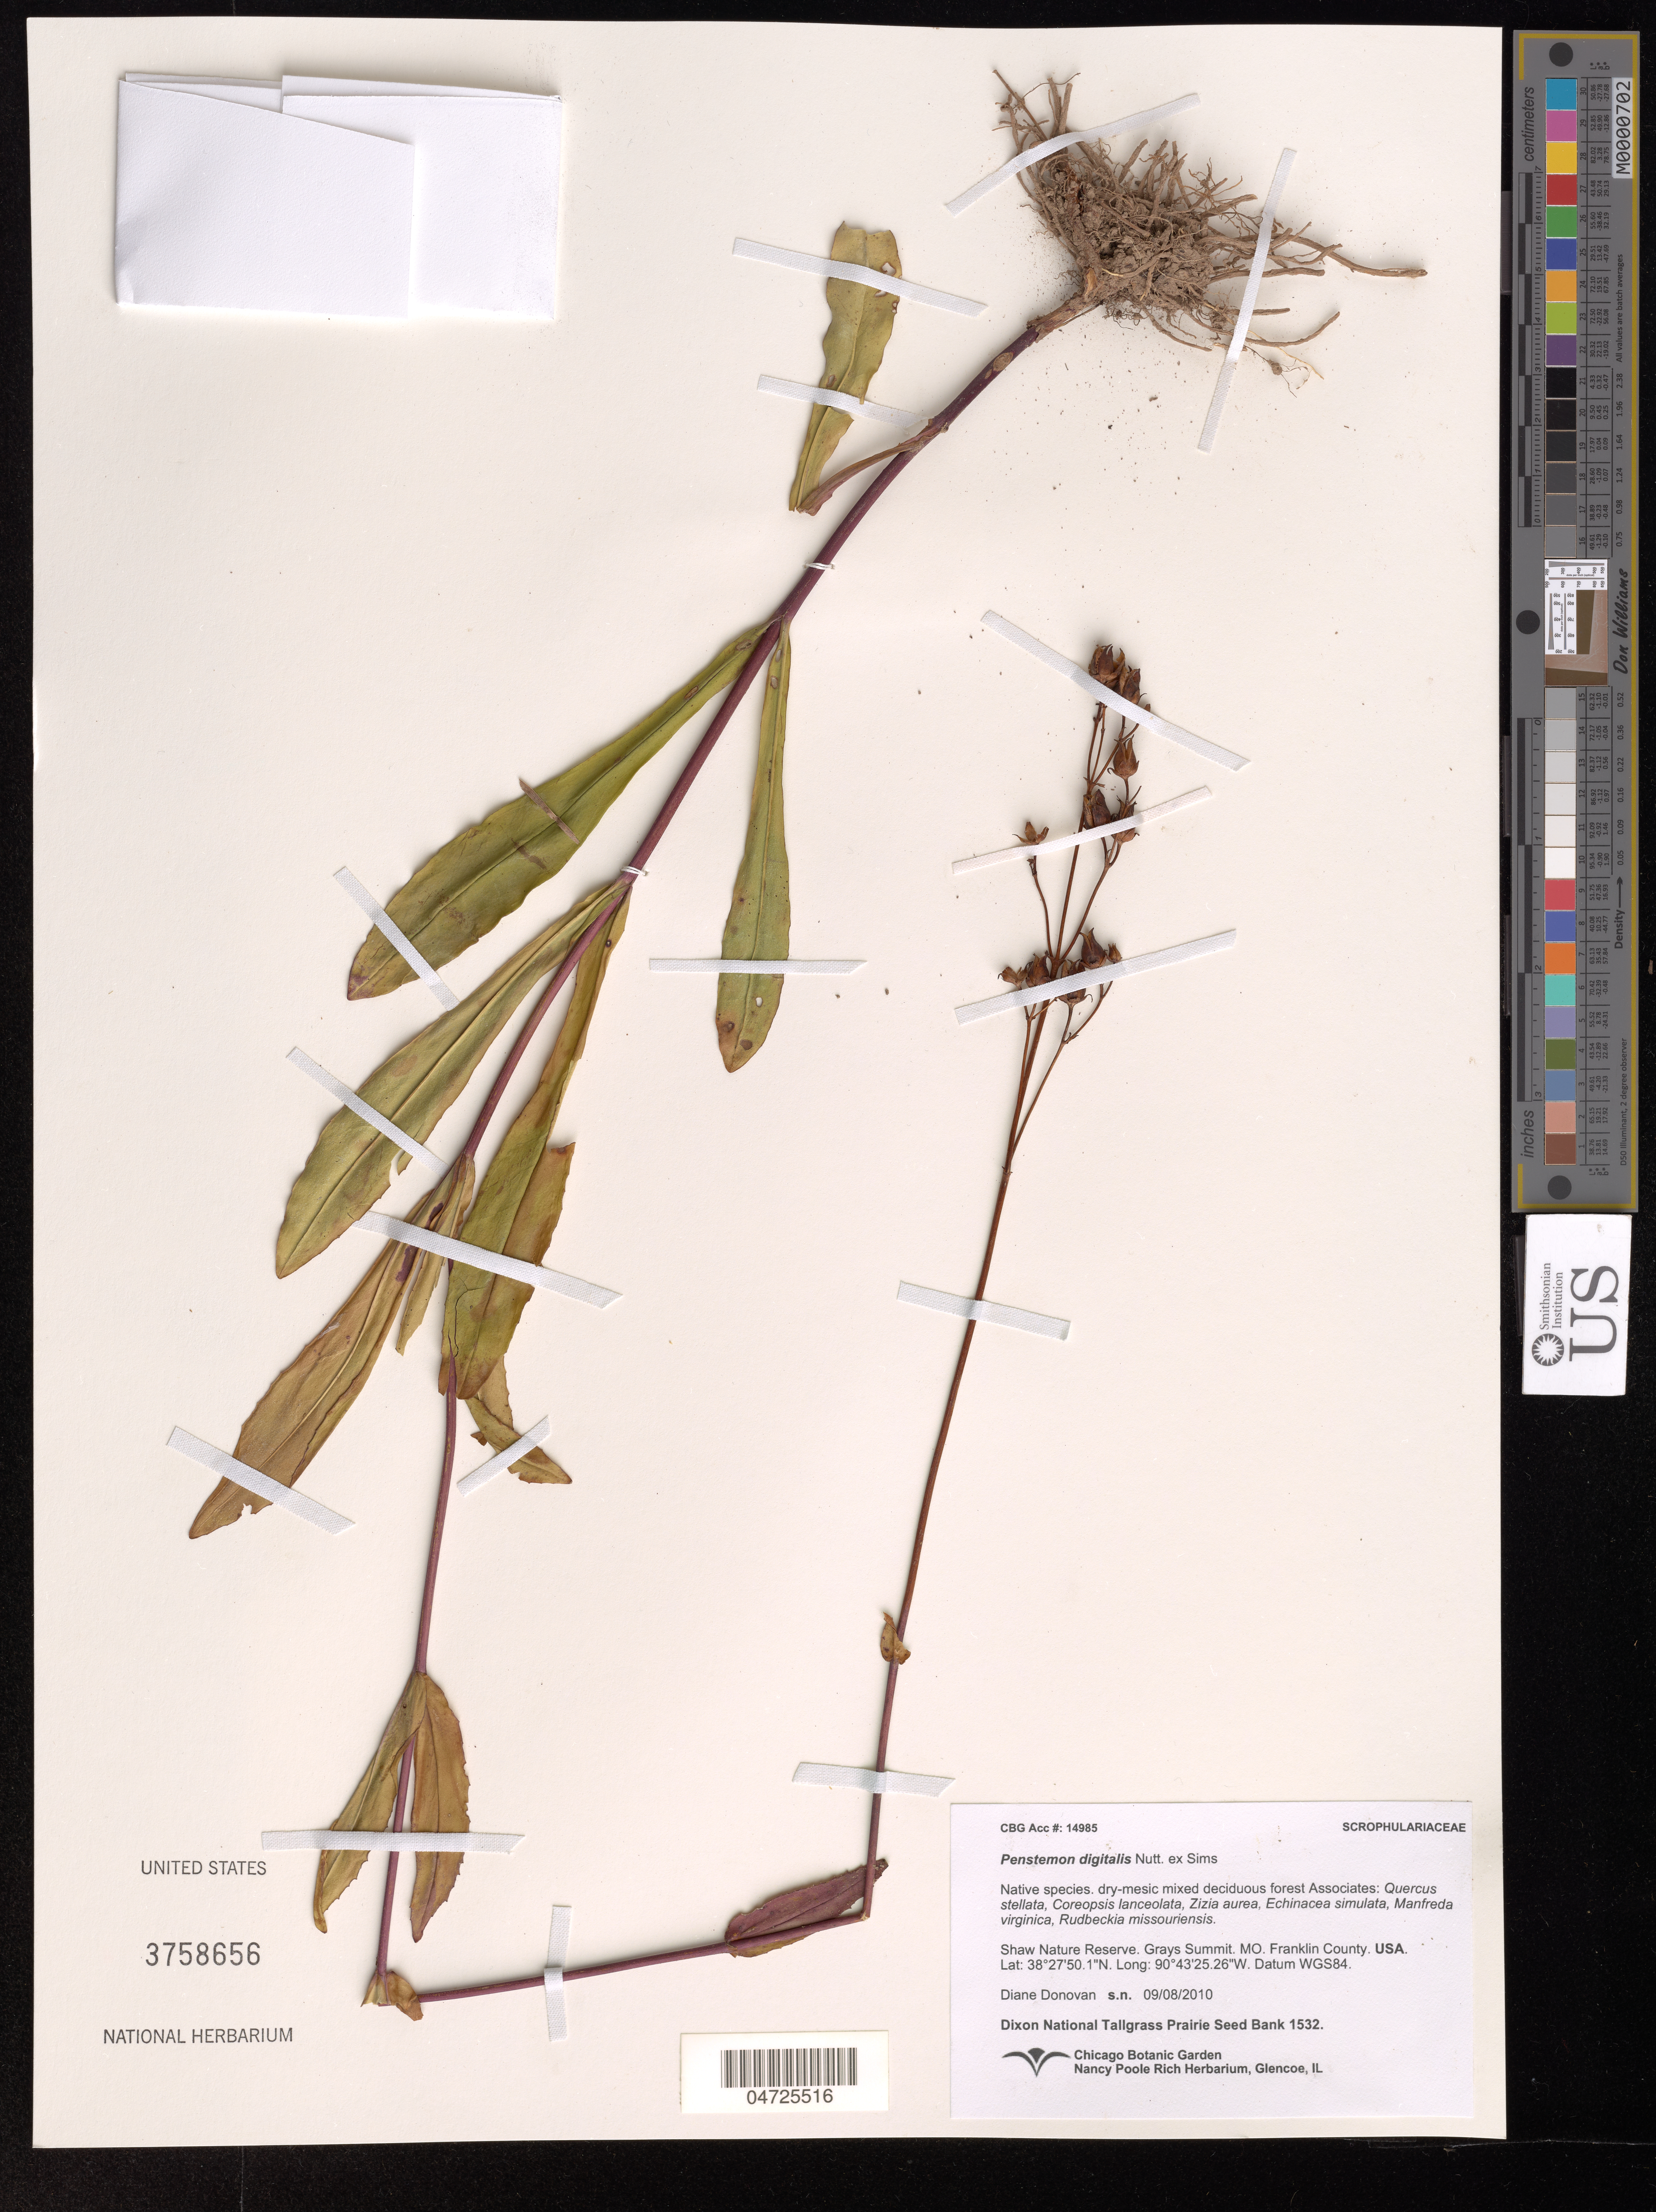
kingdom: Plantae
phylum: Tracheophyta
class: Magnoliopsida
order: Lamiales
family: Plantaginaceae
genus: Penstemon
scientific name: Penstemon digitalis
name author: Nutt. ex Sims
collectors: D. Donovan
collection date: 2010-09-08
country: United States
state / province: Missouri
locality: Shaw Nature Reserve. Grays Summit. Franklin County. Datum WGS84.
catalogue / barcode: US 3758656